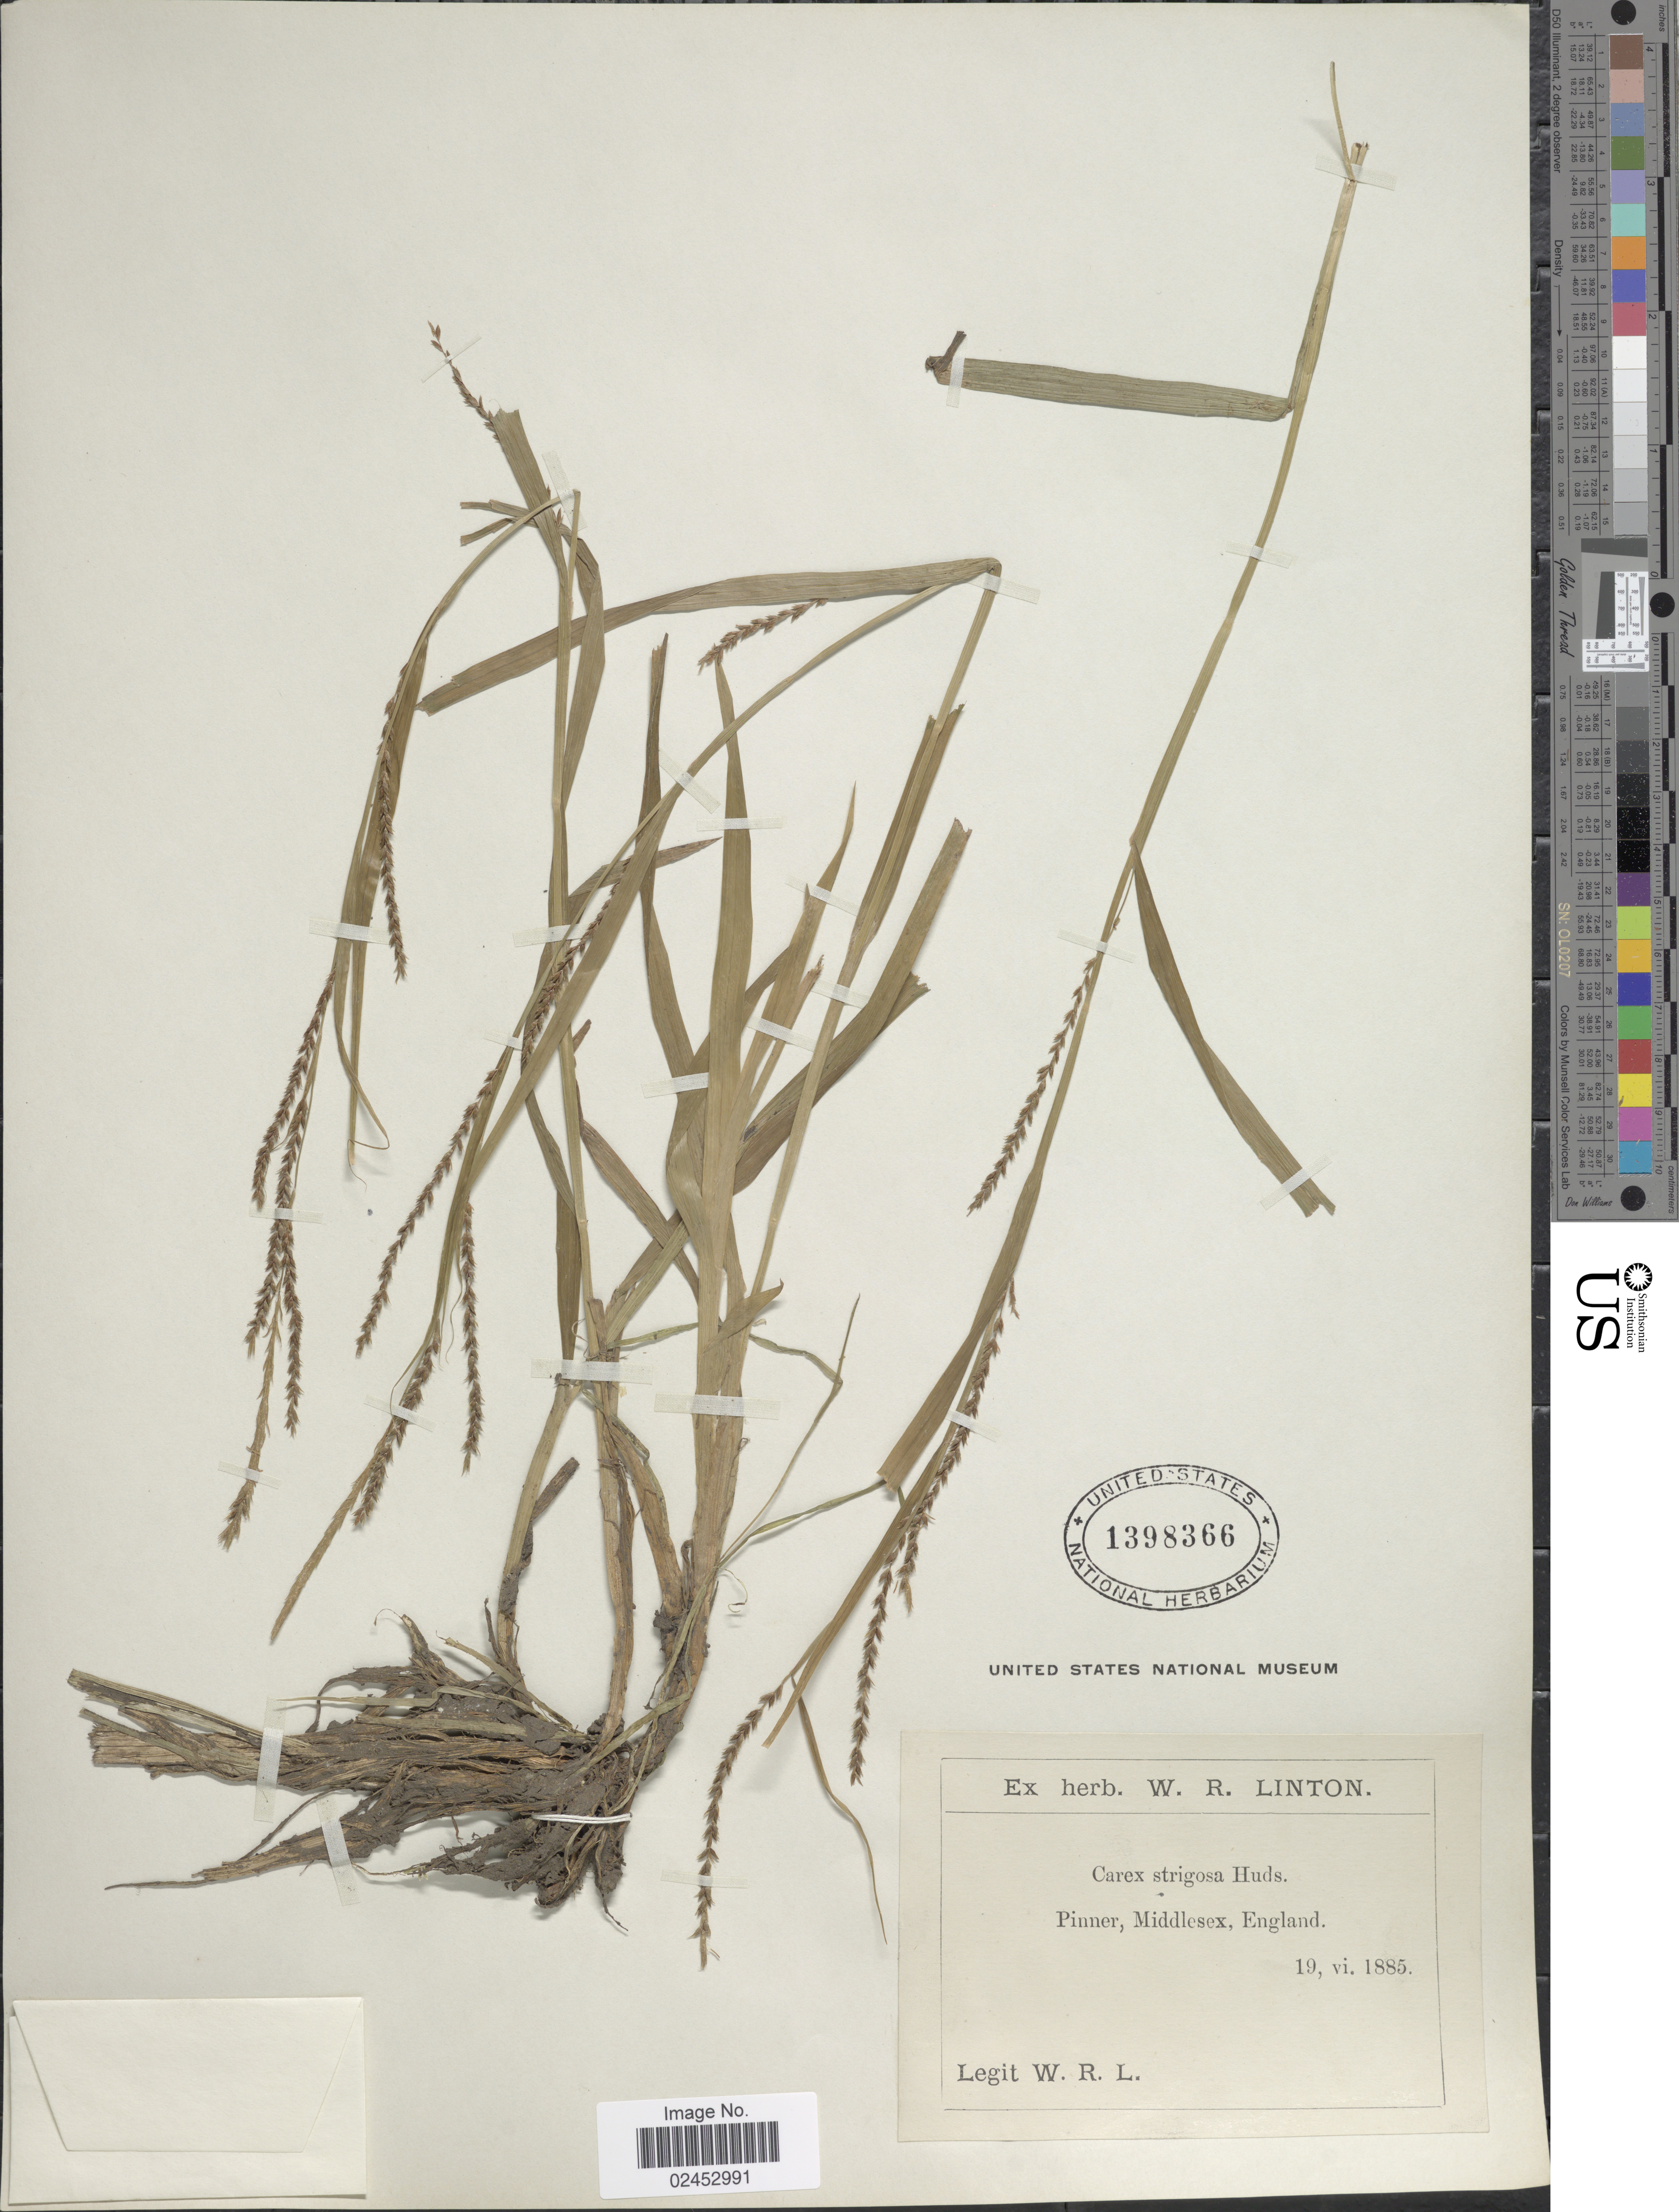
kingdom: Plantae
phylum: Tracheophyta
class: Liliopsida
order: Poales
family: Cyperaceae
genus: Carex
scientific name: Carex strigosa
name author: Huds.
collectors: W. Linton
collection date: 1885-06-19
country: United Kingdom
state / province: England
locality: Pinner, Middlesex.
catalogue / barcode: US 1398366